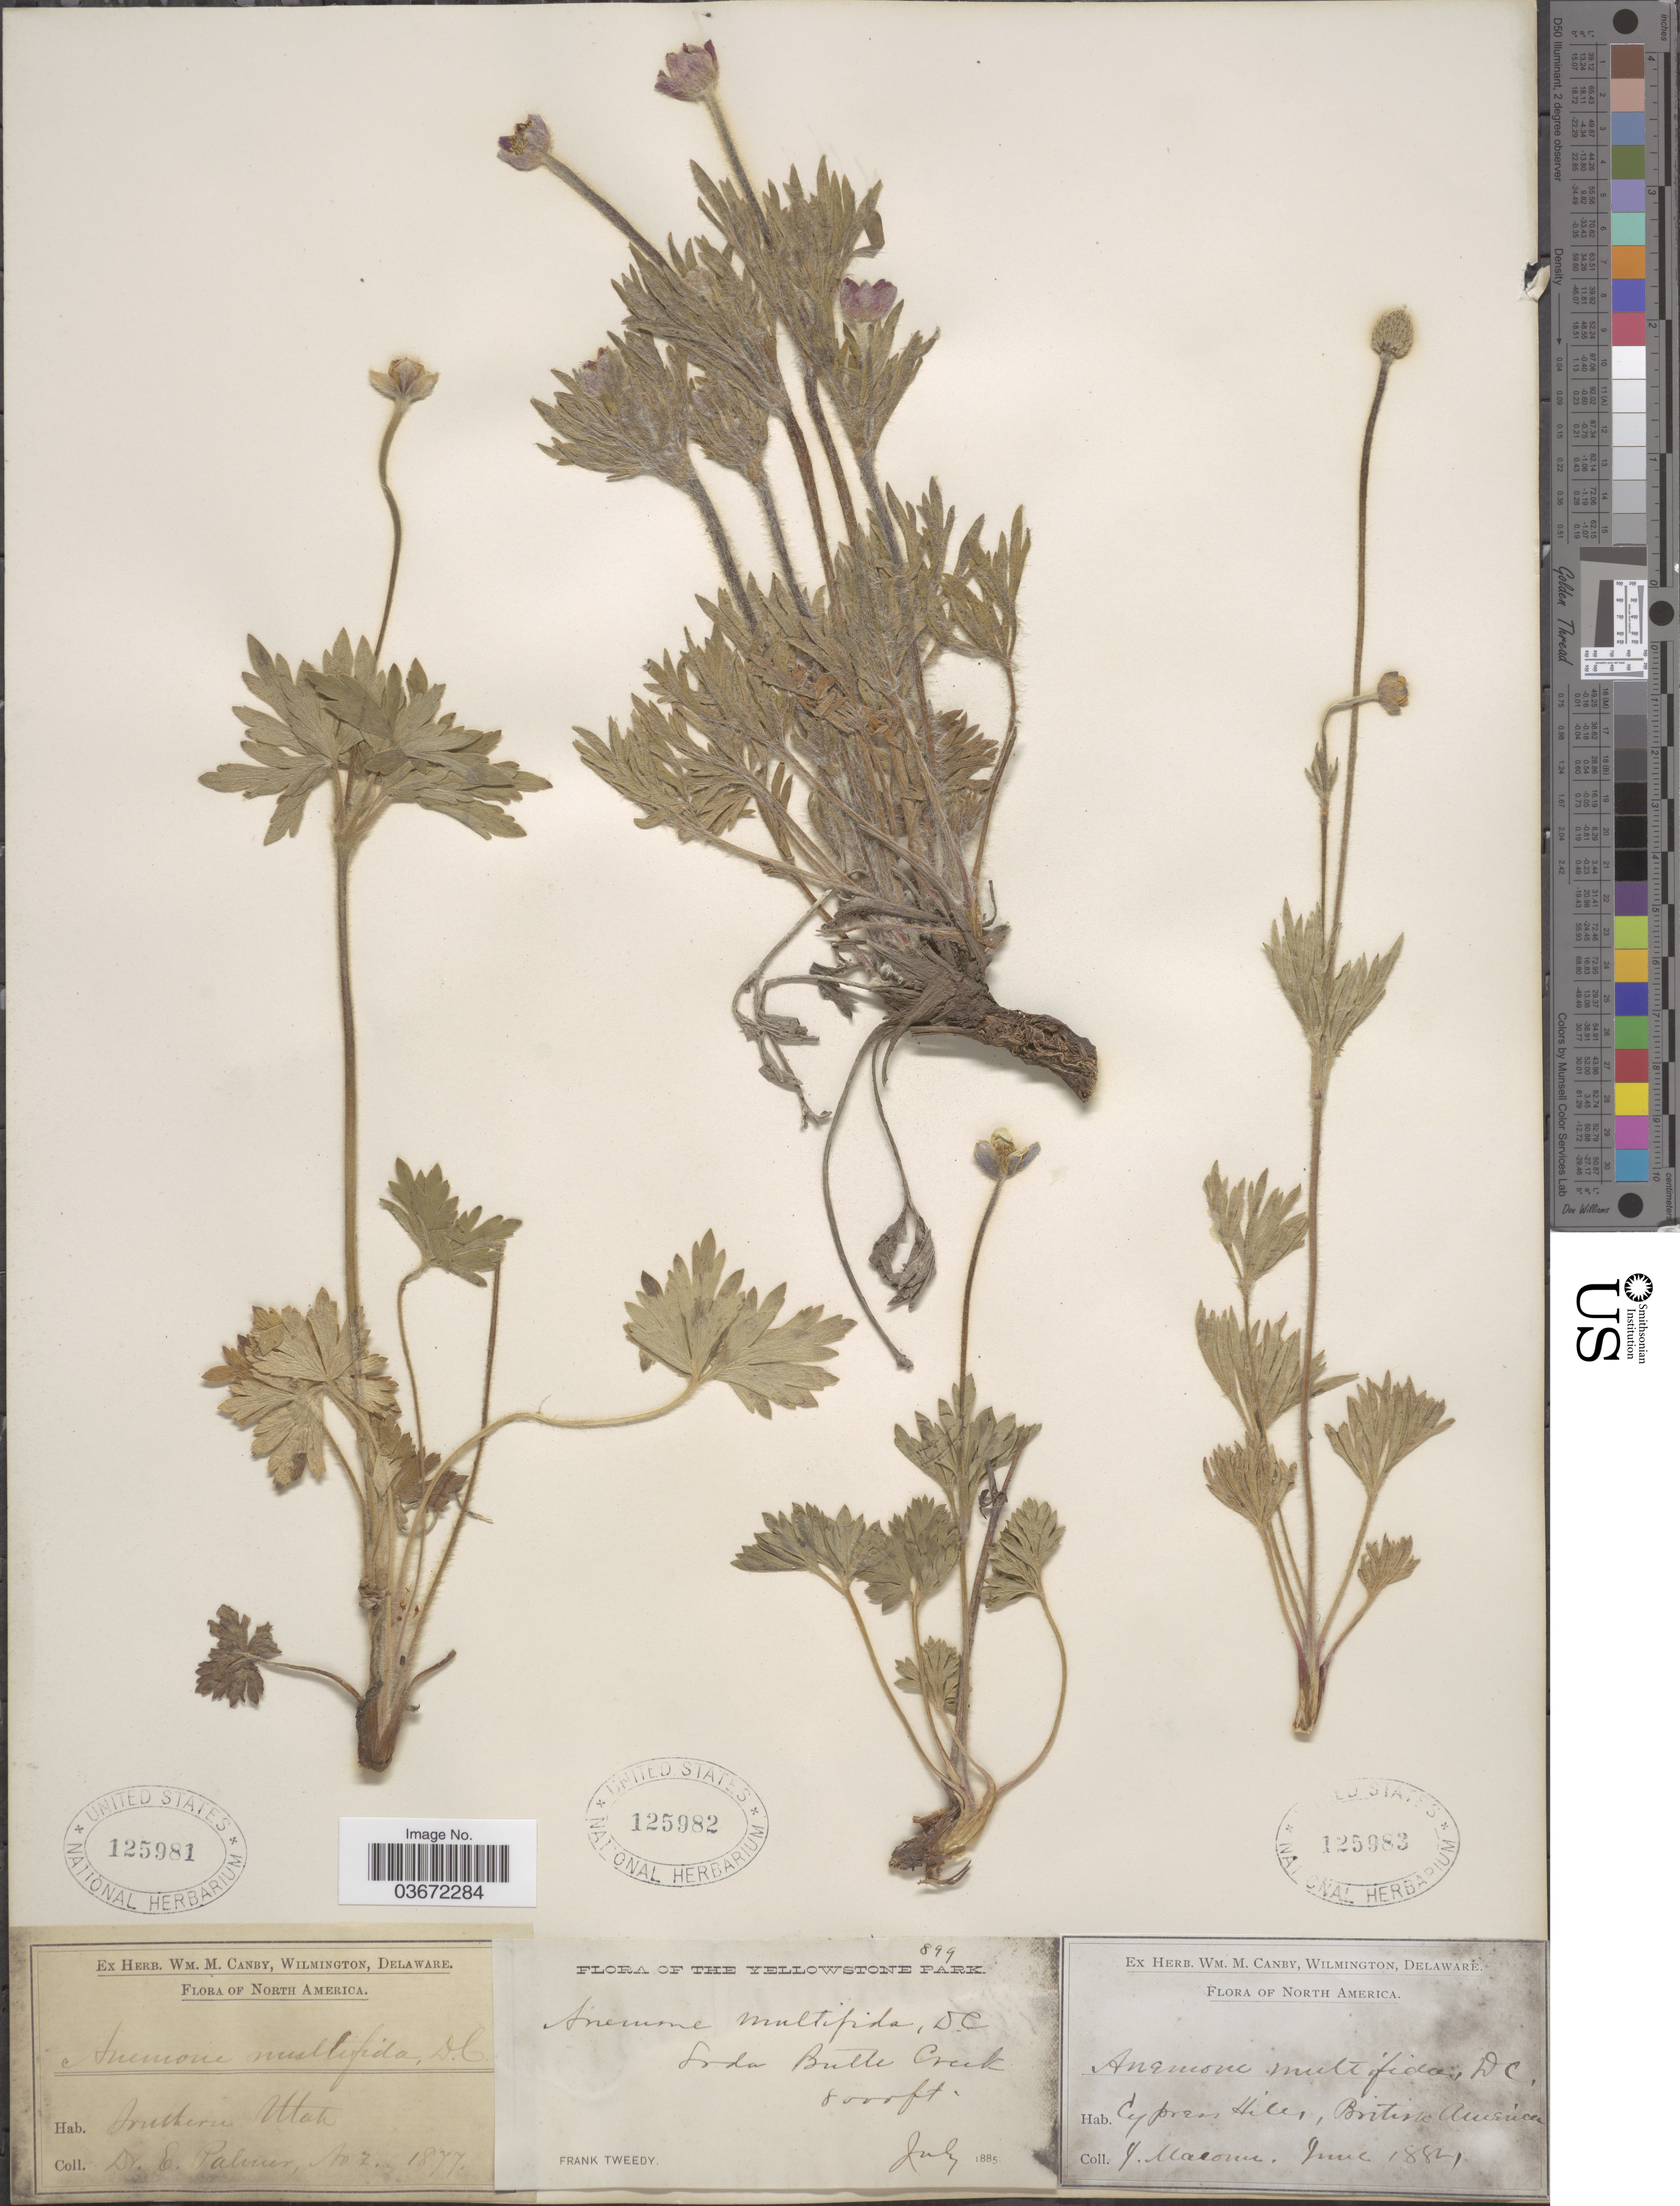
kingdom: Plantae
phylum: Tracheophyta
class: Magnoliopsida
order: Ranunculales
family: Ranunculaceae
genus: Anemone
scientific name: Anemone globosa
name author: (Torr. & A. Gray) Nutt. ex A. Heller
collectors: F. Tweedy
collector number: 899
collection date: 1885-07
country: United States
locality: Soda Butle Creek.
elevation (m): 2438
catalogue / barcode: US 125982-2